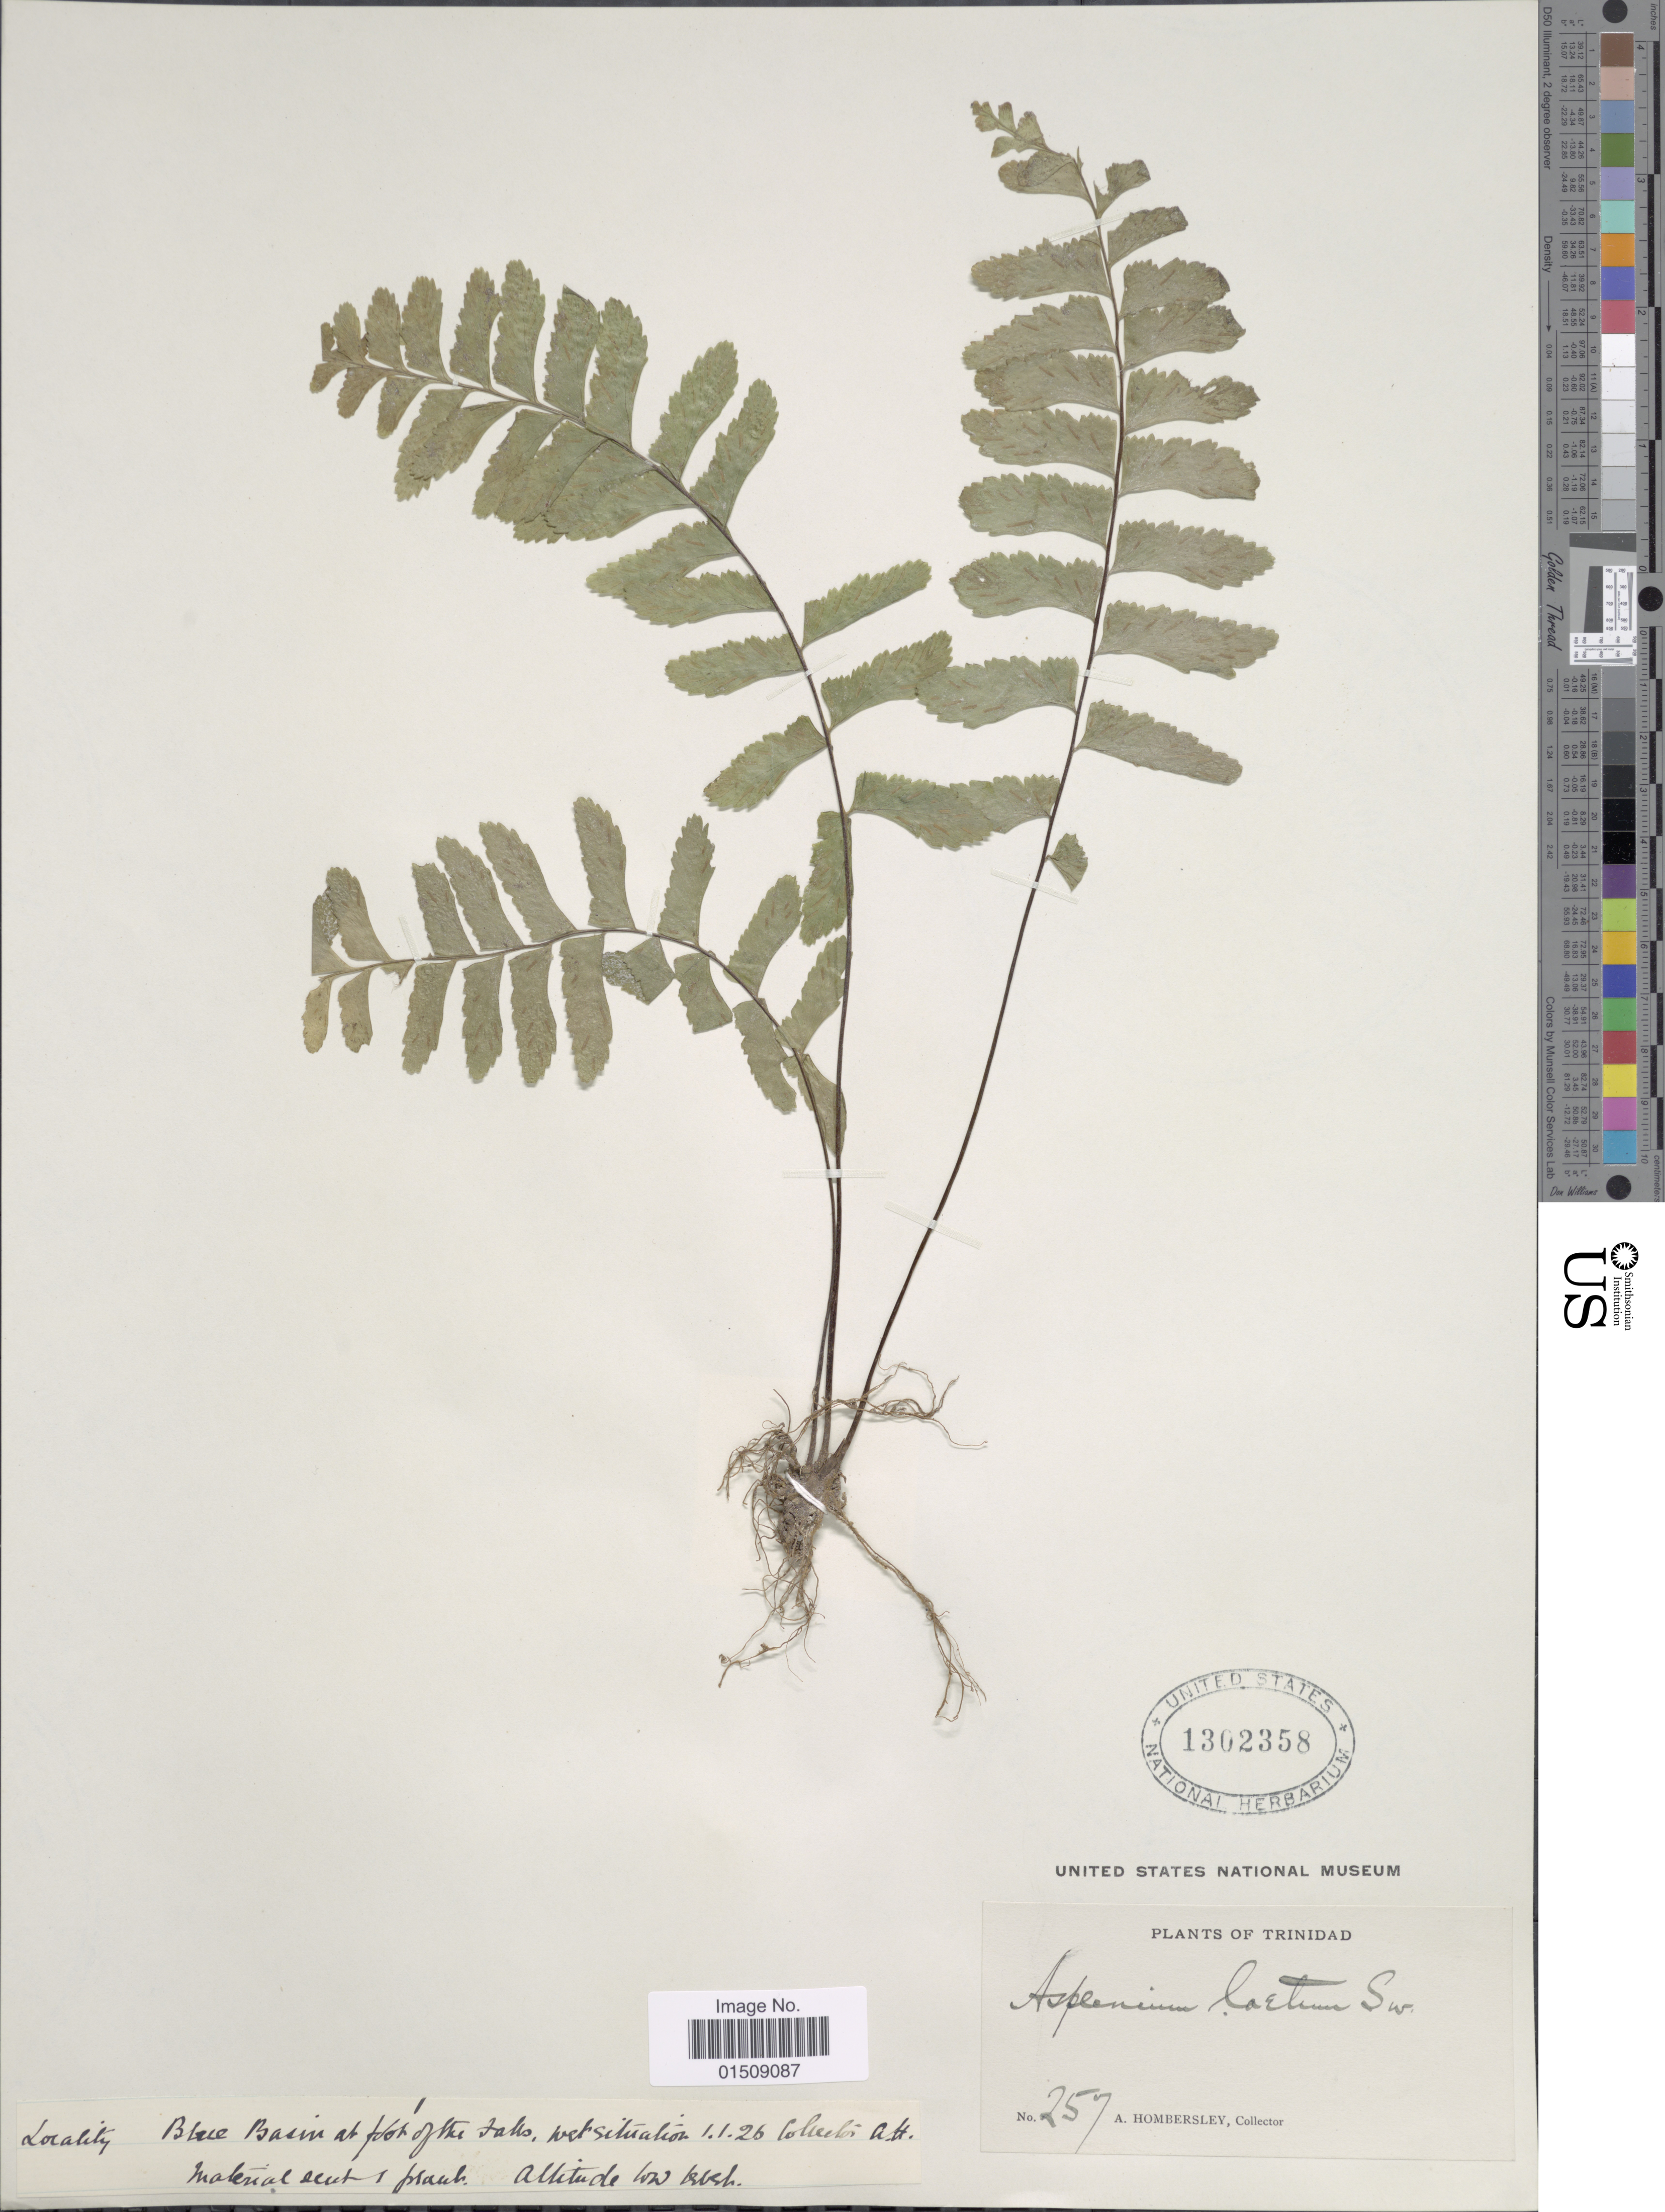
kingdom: Plantae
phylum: Tracheophyta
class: Polypodiopsida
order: Polypodiales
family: Aspleniaceae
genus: Asplenium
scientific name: Asplenium laetum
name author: Sw.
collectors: A. Hombersley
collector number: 257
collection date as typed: Transcribed d/m/y: 1/1/25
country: Trinidad and Tobago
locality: Trinidad. Blue Basin at foot of the falls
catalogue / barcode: US 1302358